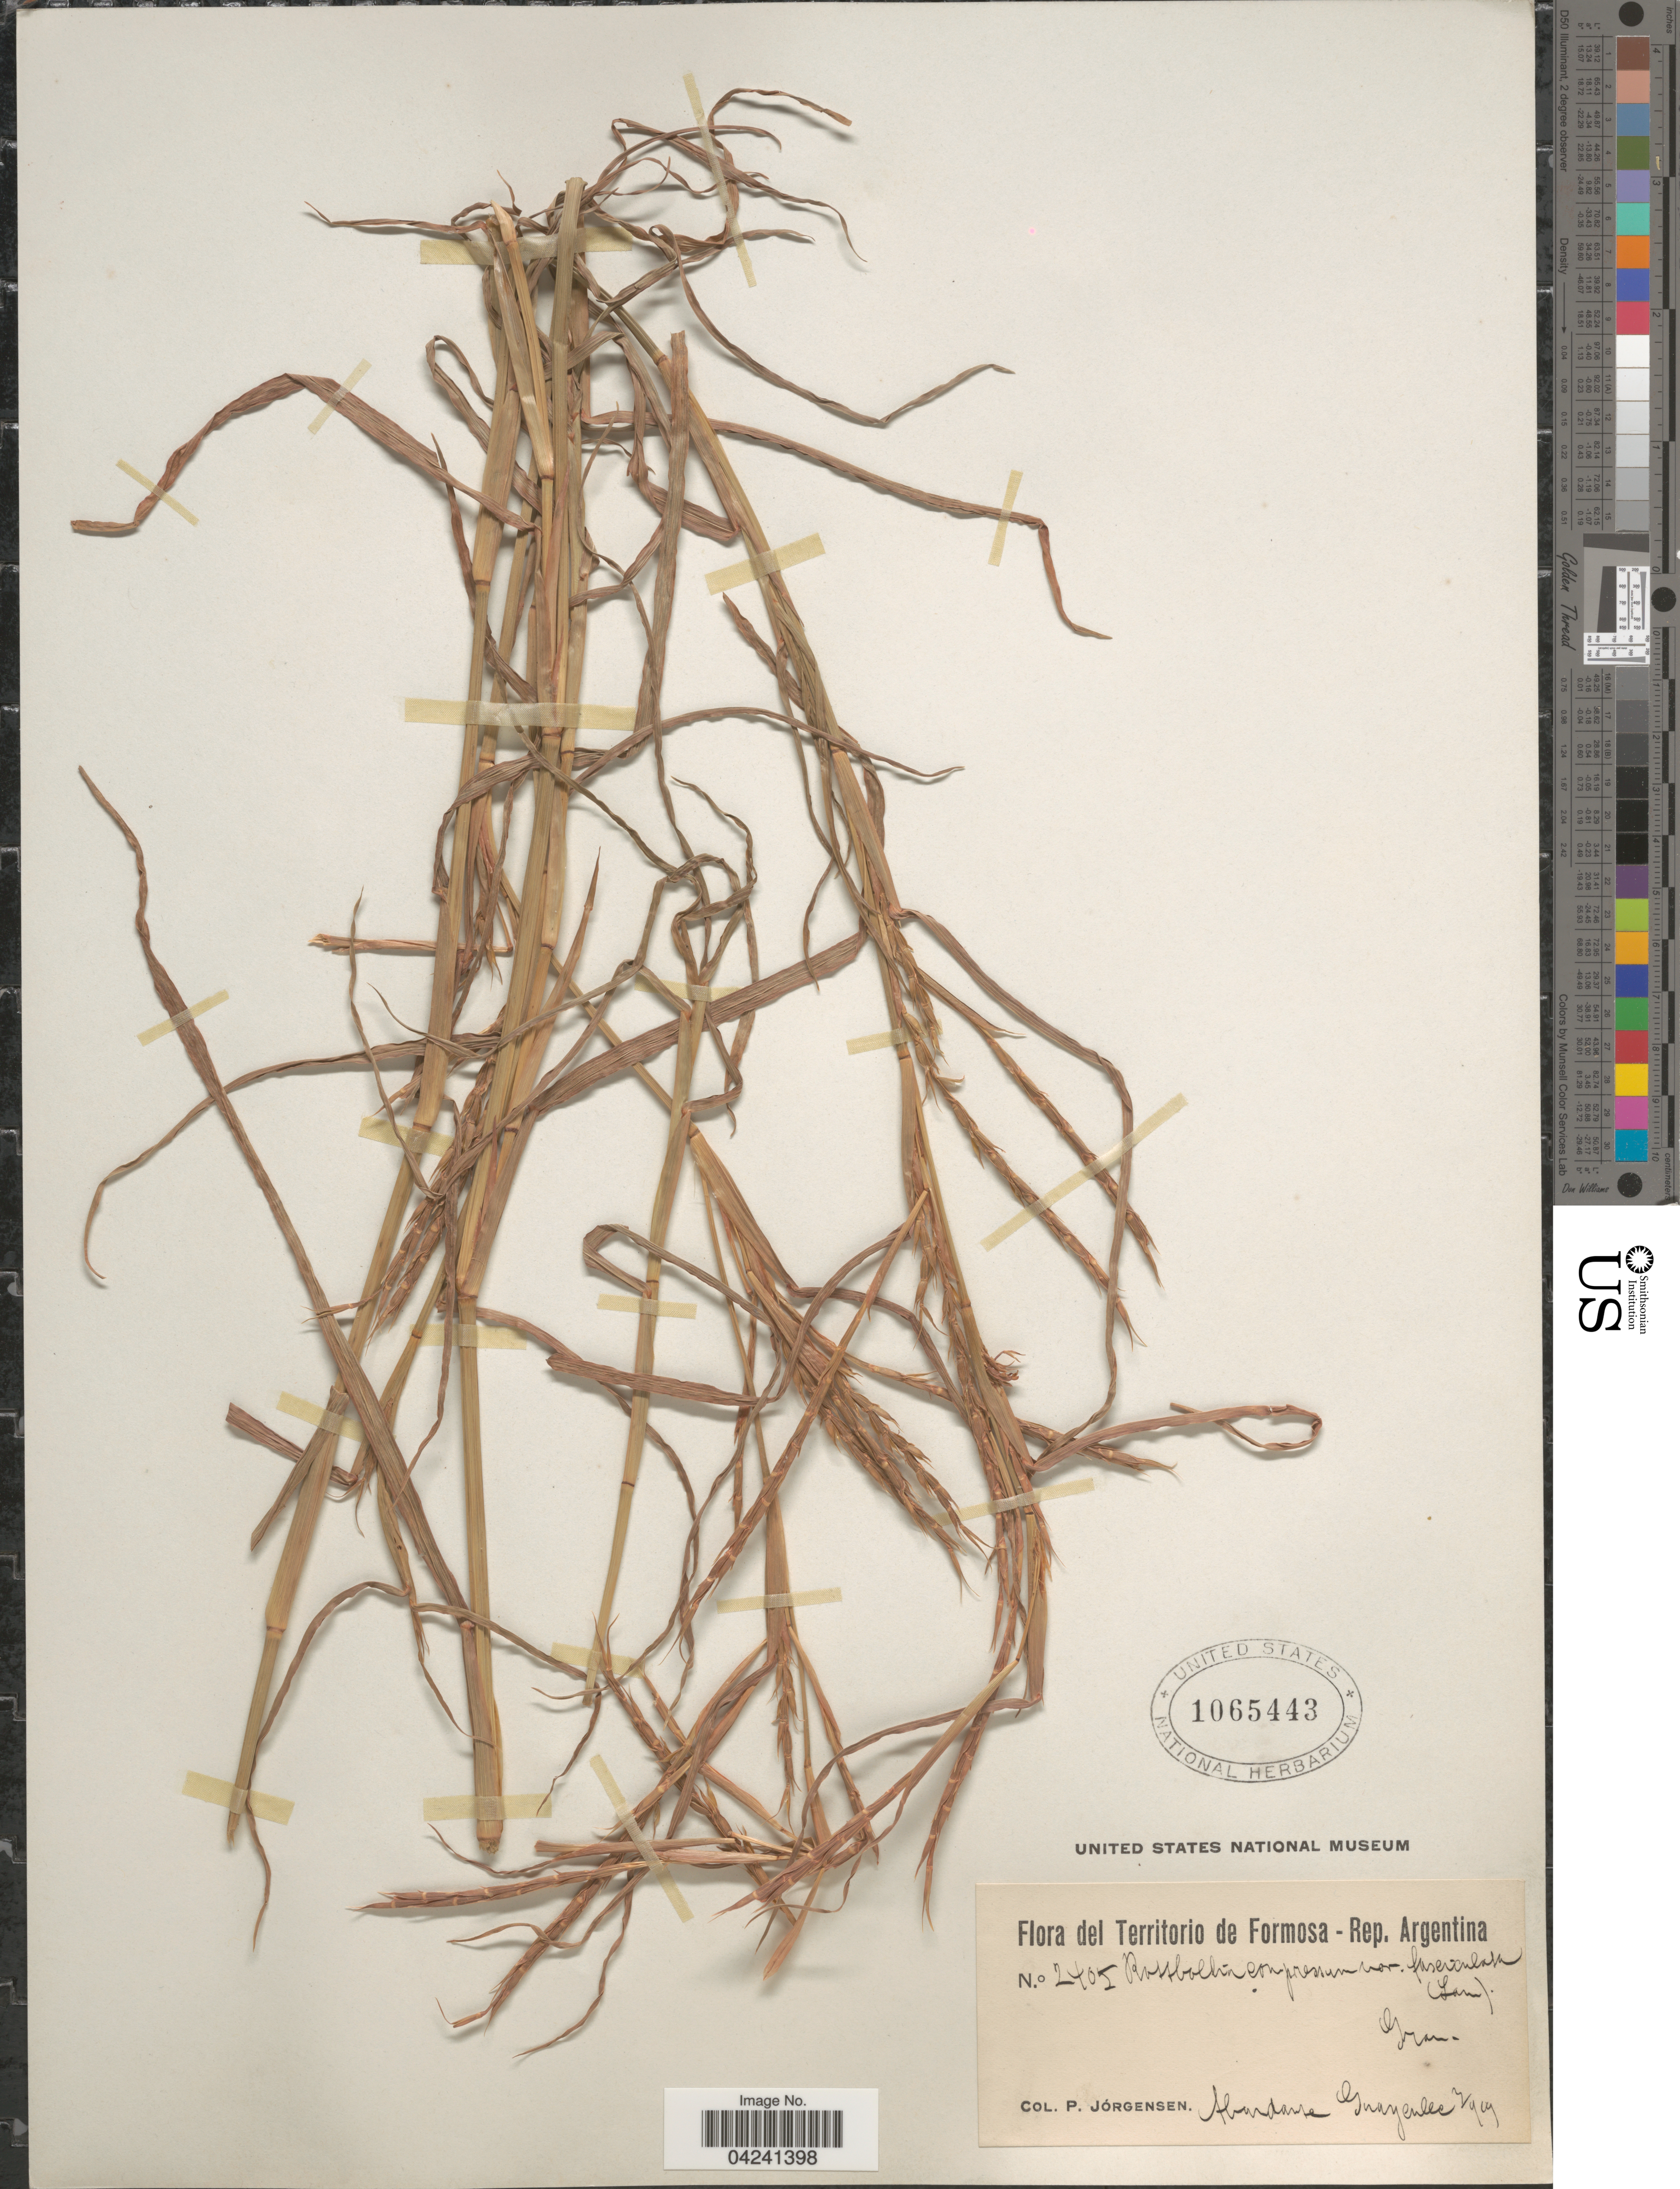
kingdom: Plantae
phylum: Tracheophyta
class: Liliopsida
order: Poales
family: Poaceae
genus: Hemarthria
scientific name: Hemarthria altissima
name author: (Poir.) Stapf & C. E. Hubb.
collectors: P. Jörgensen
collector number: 2405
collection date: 1919-03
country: Argentina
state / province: Formosa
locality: Abundante Guayalec.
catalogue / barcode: US 1065443